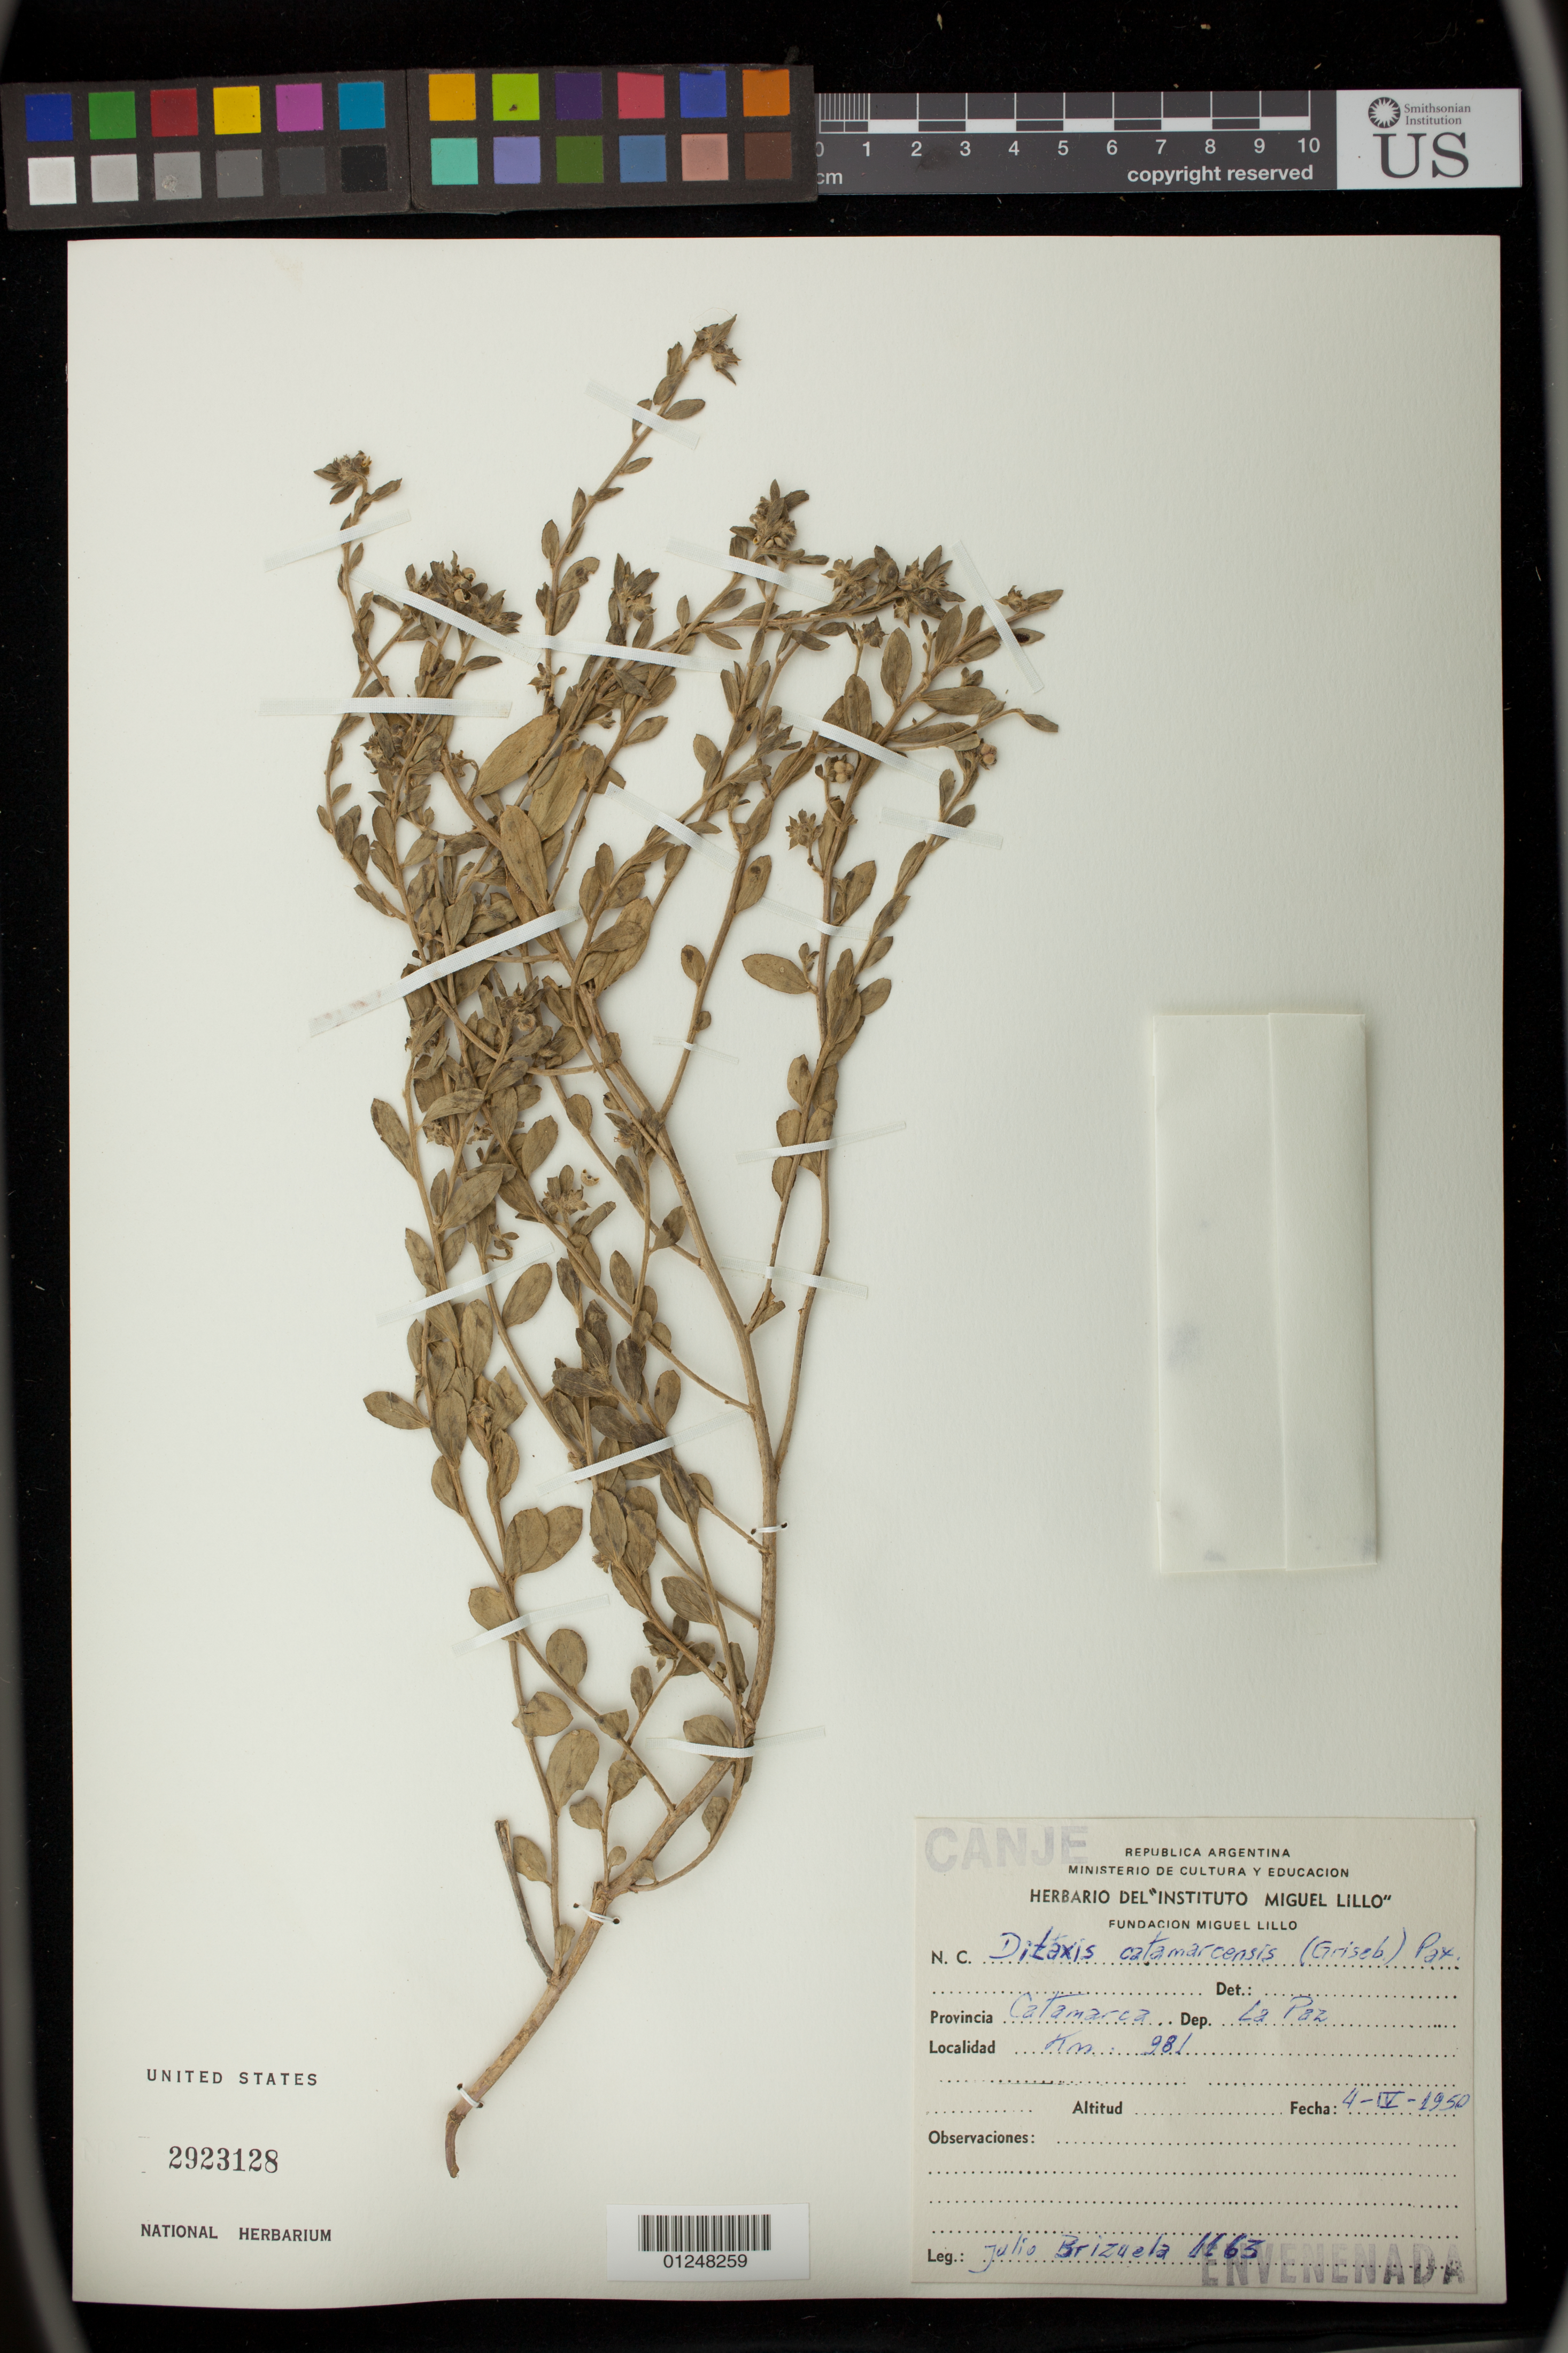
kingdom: Plantae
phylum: Tracheophyta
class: Magnoliopsida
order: Malpighiales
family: Euphorbiaceae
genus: Argythamnia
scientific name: Argythamnia catamarcensis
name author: Hieron.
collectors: J. Brizuela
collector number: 1163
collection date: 1950-04-04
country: Argentina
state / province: Catamarca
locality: La Paz, Km 981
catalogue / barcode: US 2923128